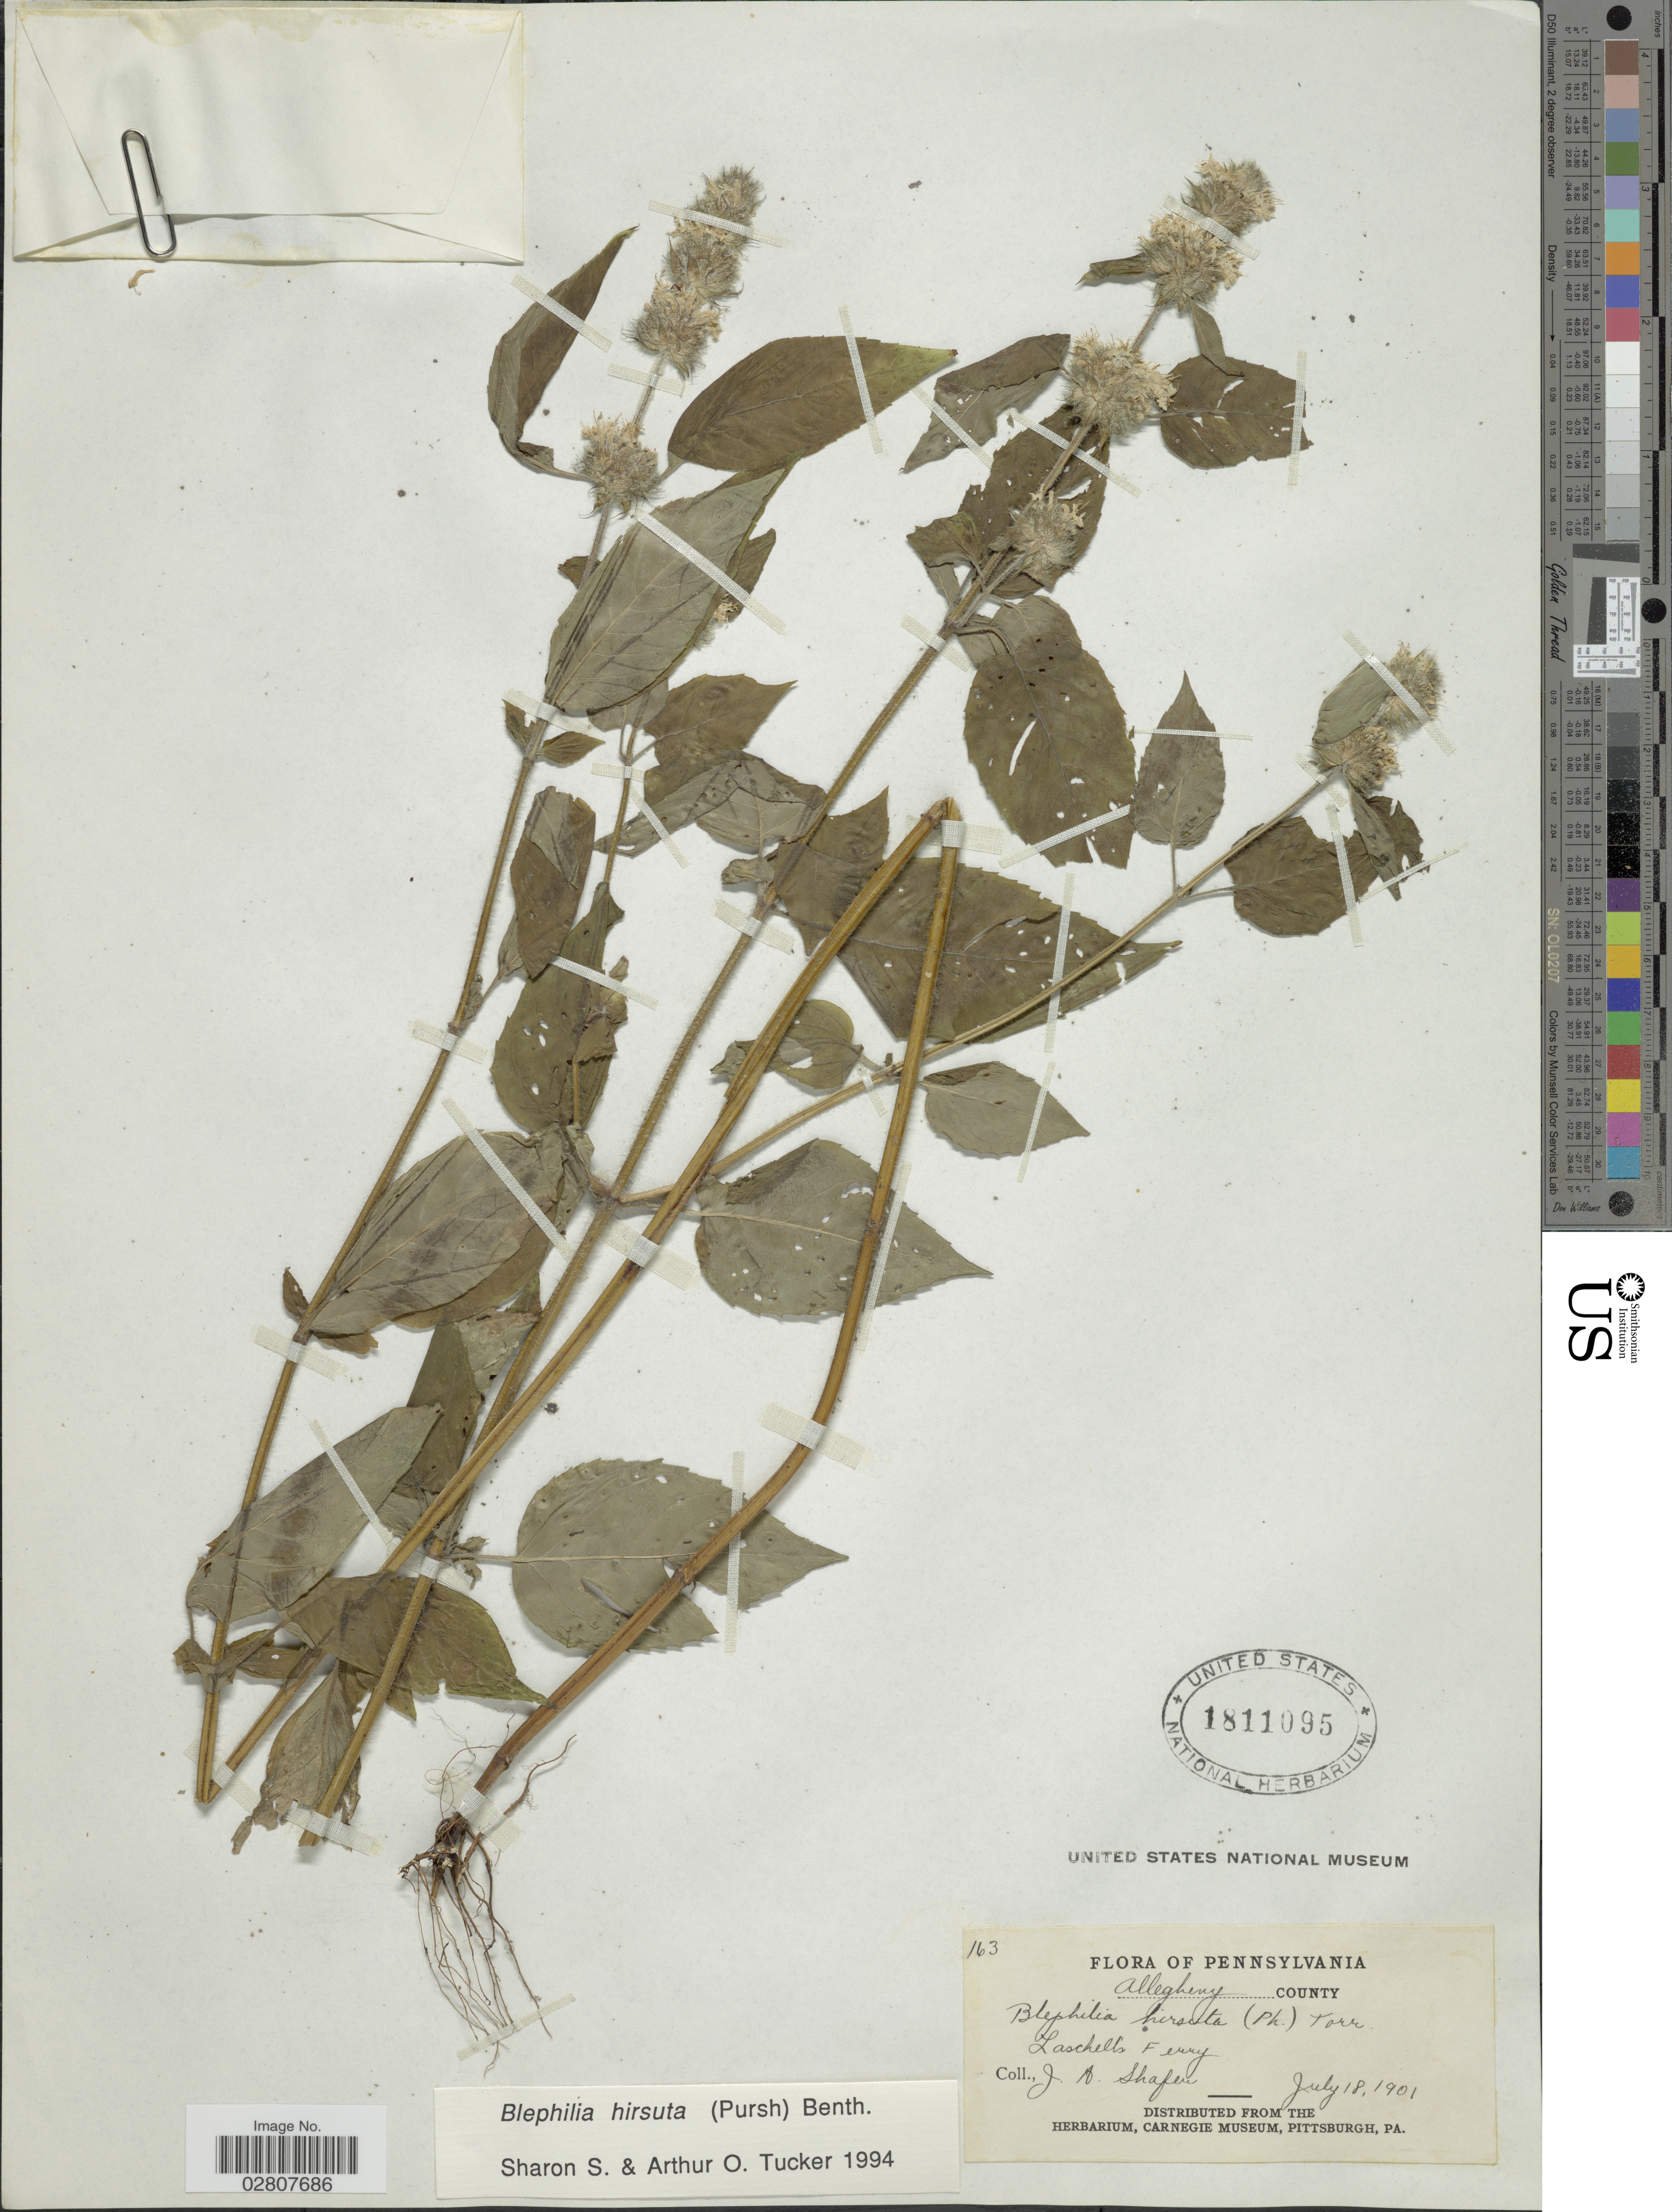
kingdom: Plantae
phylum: Tracheophyta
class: Magnoliopsida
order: Lamiales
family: Lamiaceae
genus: Blephilia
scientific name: Blephilia hirsuta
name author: (Pursh) Benth.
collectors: J. A. Shafer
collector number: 163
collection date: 1901-07-18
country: United States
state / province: Pennsylvania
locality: Allegheny County. Laschell's Ferry.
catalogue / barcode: US 1811095